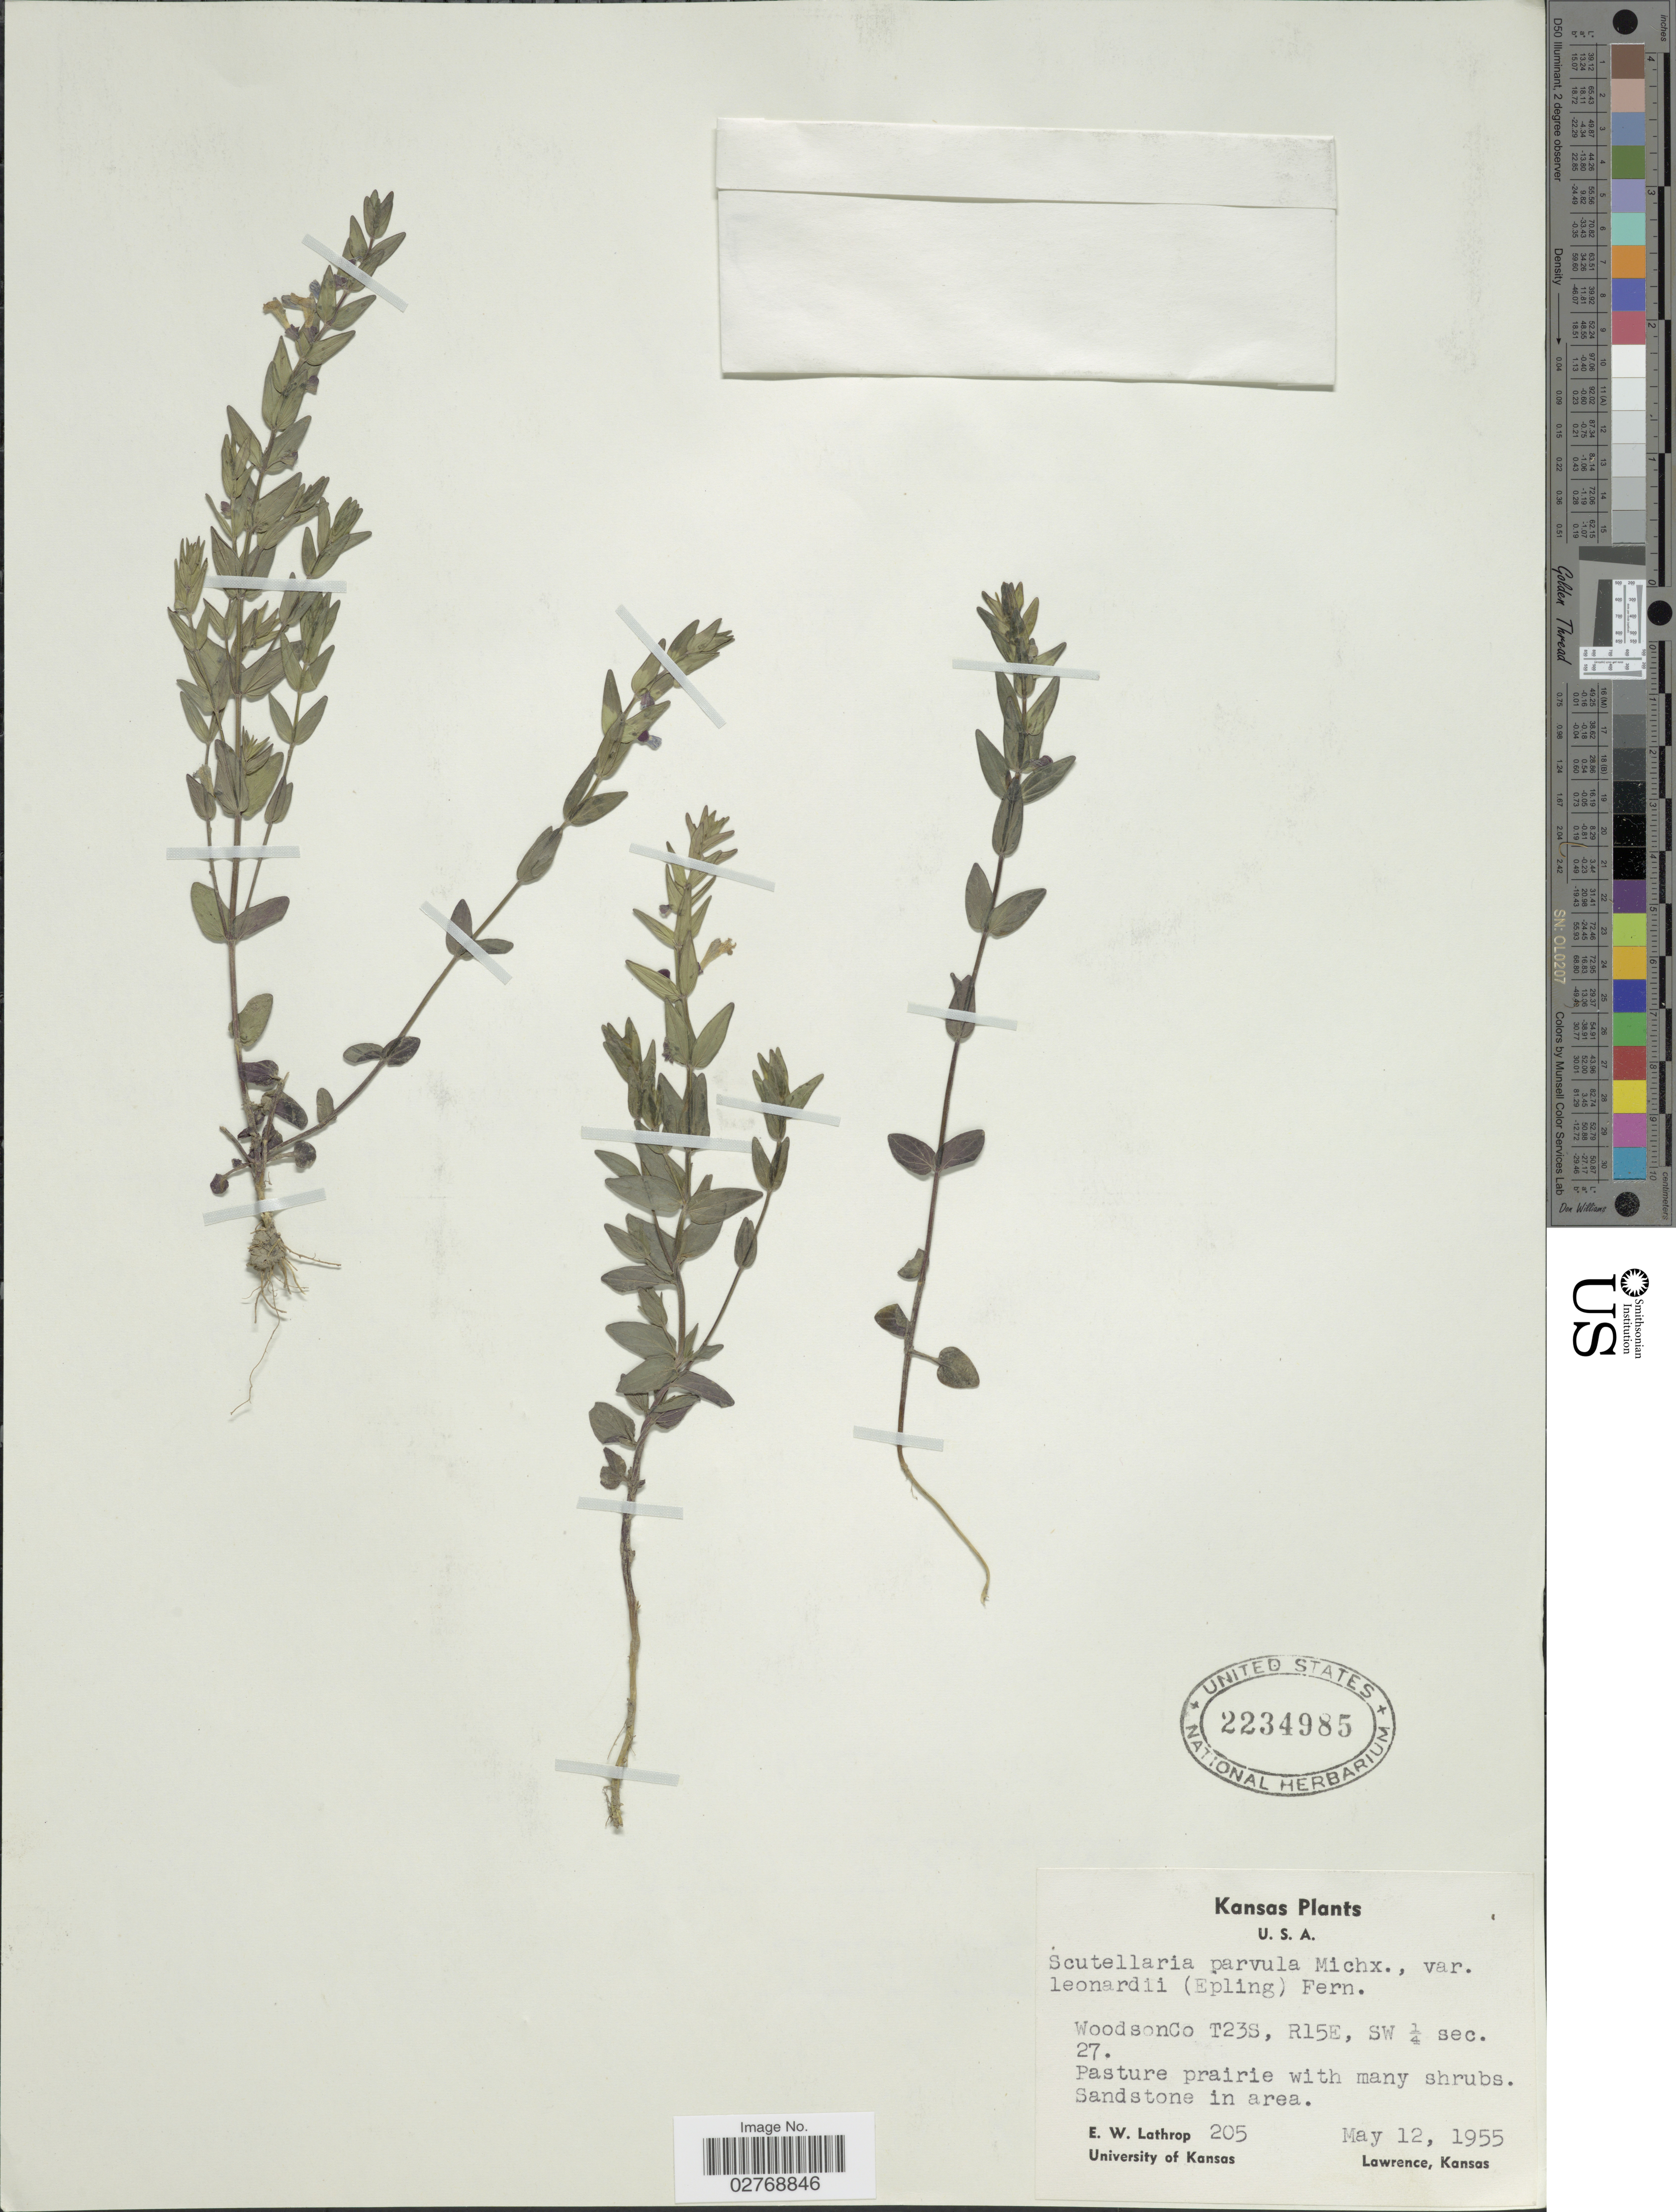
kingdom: Plantae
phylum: Tracheophyta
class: Magnoliopsida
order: Lamiales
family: Lamiaceae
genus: Scutellaria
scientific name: Scutellaria parvula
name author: Michx.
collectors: E. W. Lathrop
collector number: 205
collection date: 1955-05-12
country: United States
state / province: Kansas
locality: WoodsonCo T23S, R15E, SW ¼ sec. 27.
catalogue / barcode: US 2234985